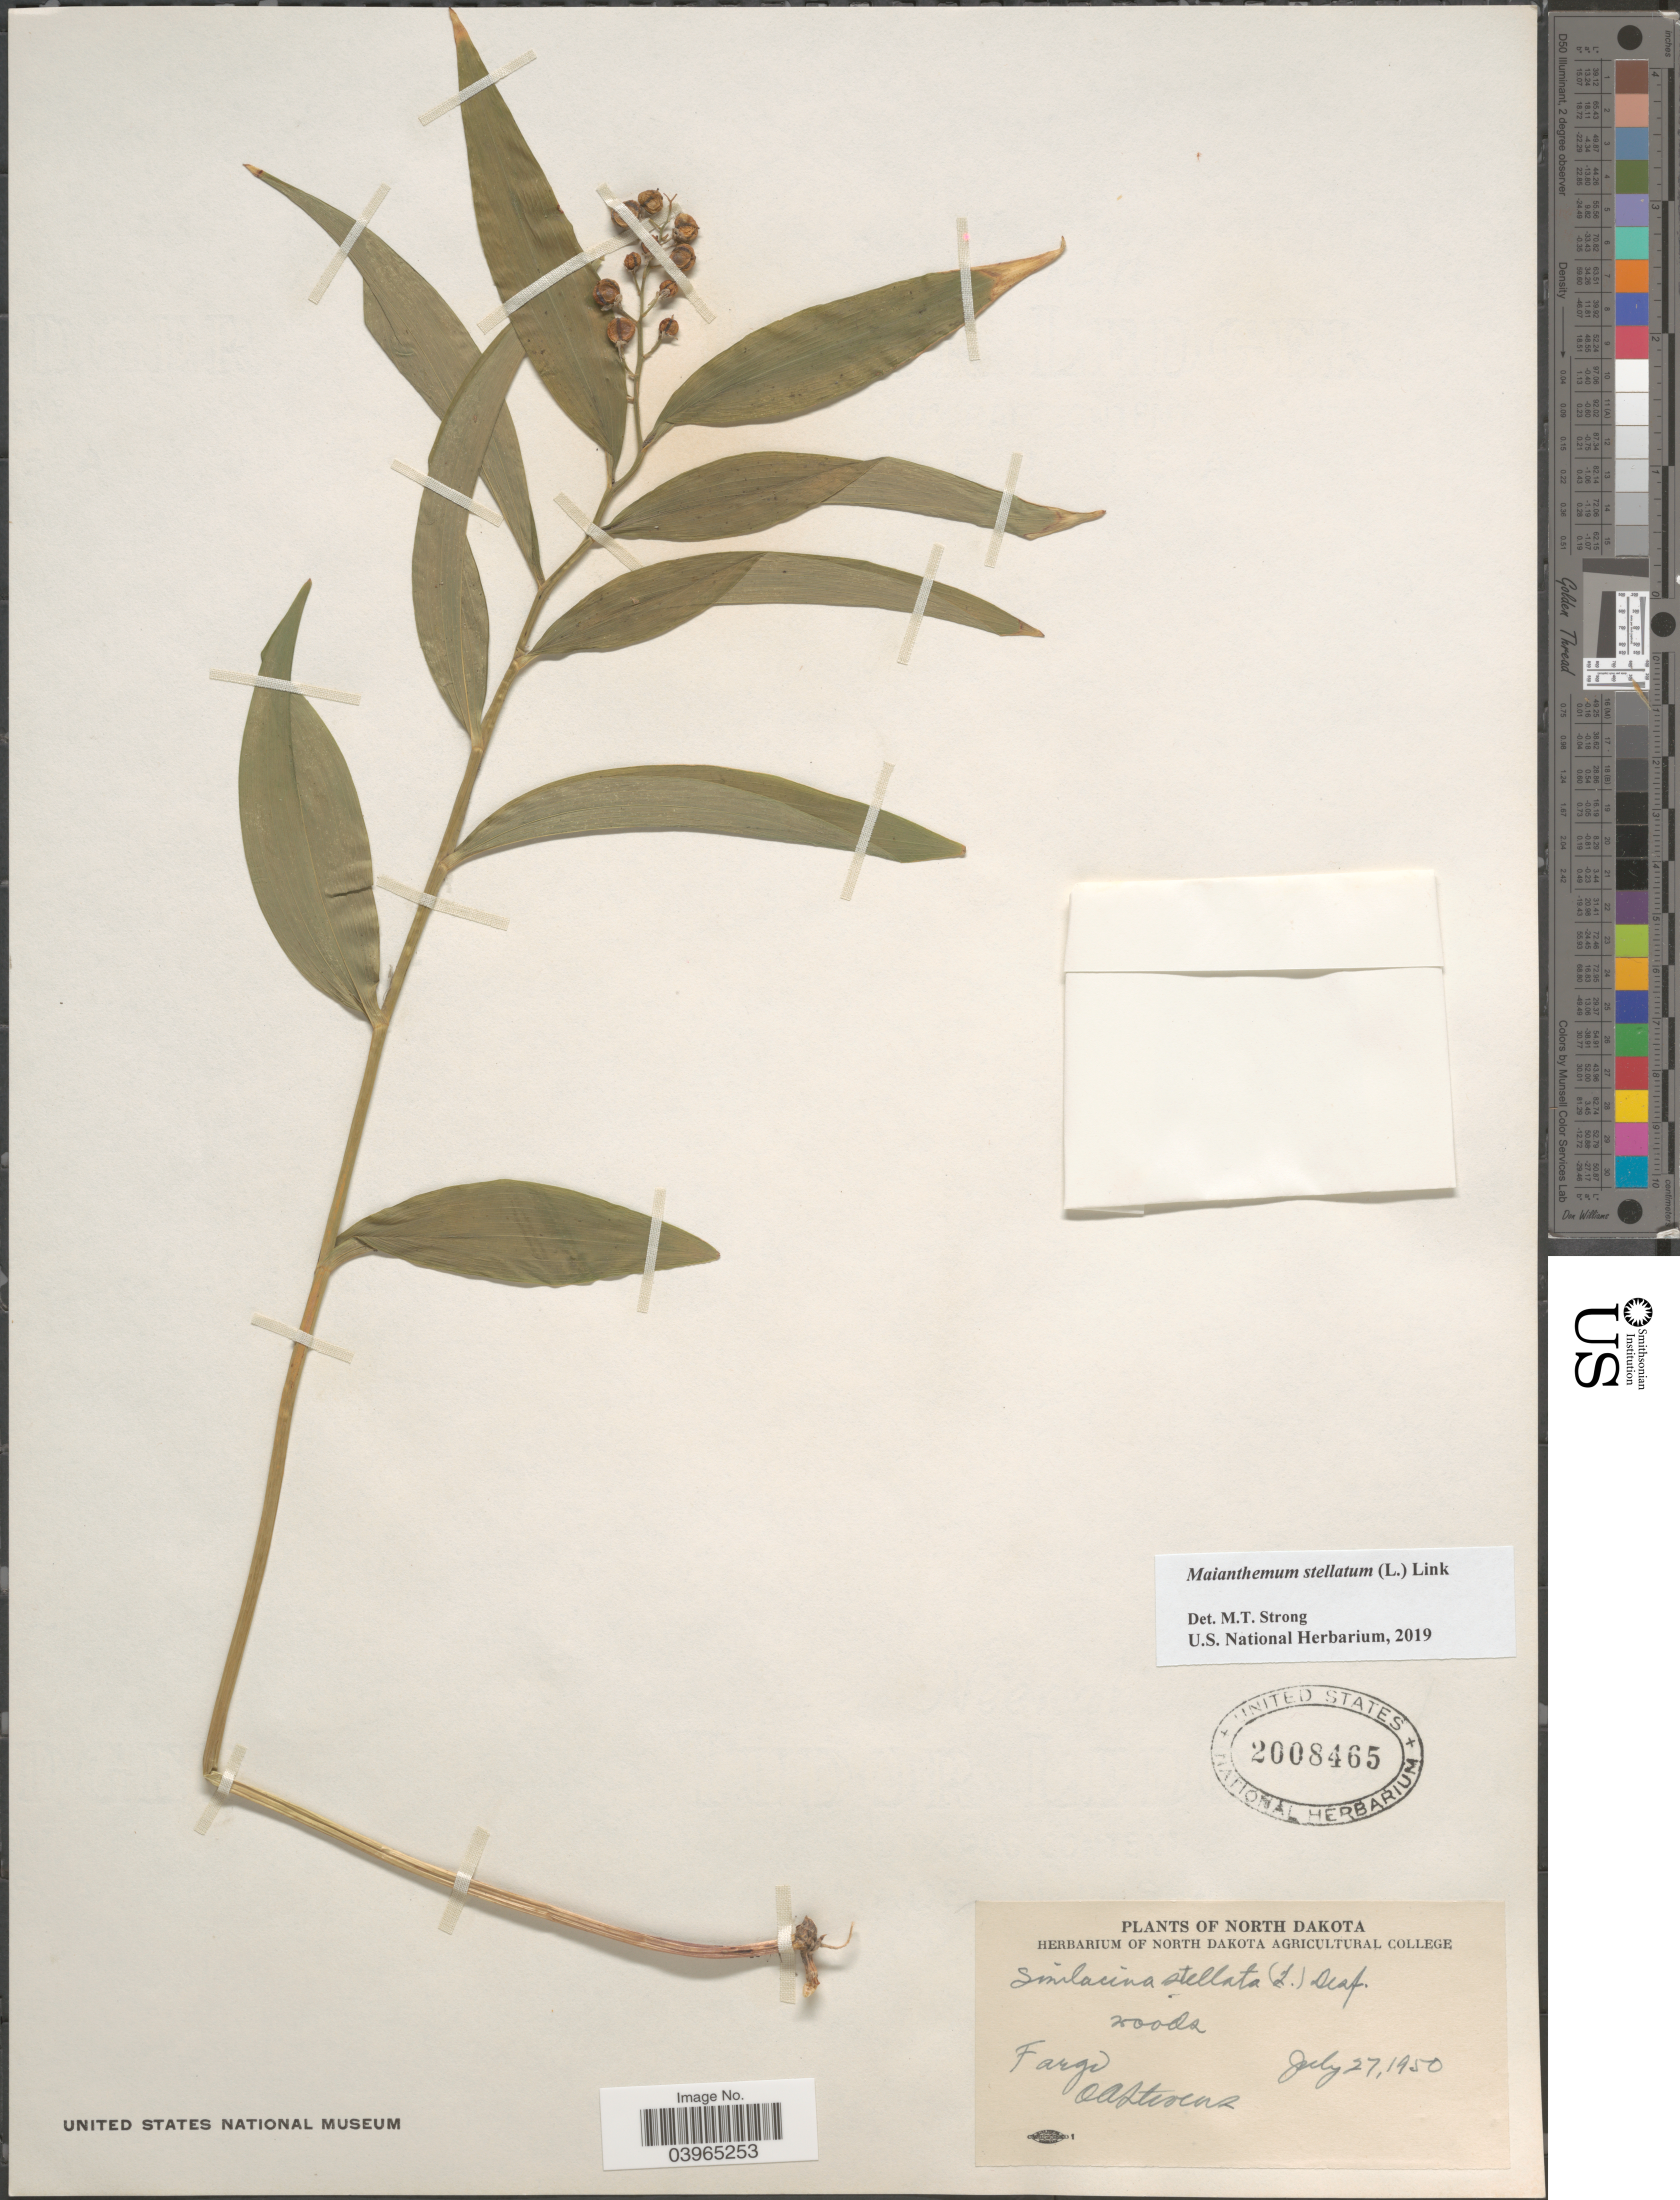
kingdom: Plantae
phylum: Tracheophyta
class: Liliopsida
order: Asparagales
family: Asparagaceae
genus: Maianthemum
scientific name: Maianthemum stellatum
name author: (L.) Link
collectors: O. A. Stevens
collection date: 1950-07-27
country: United States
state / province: North Dakota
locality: Fargo.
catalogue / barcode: US 2008465